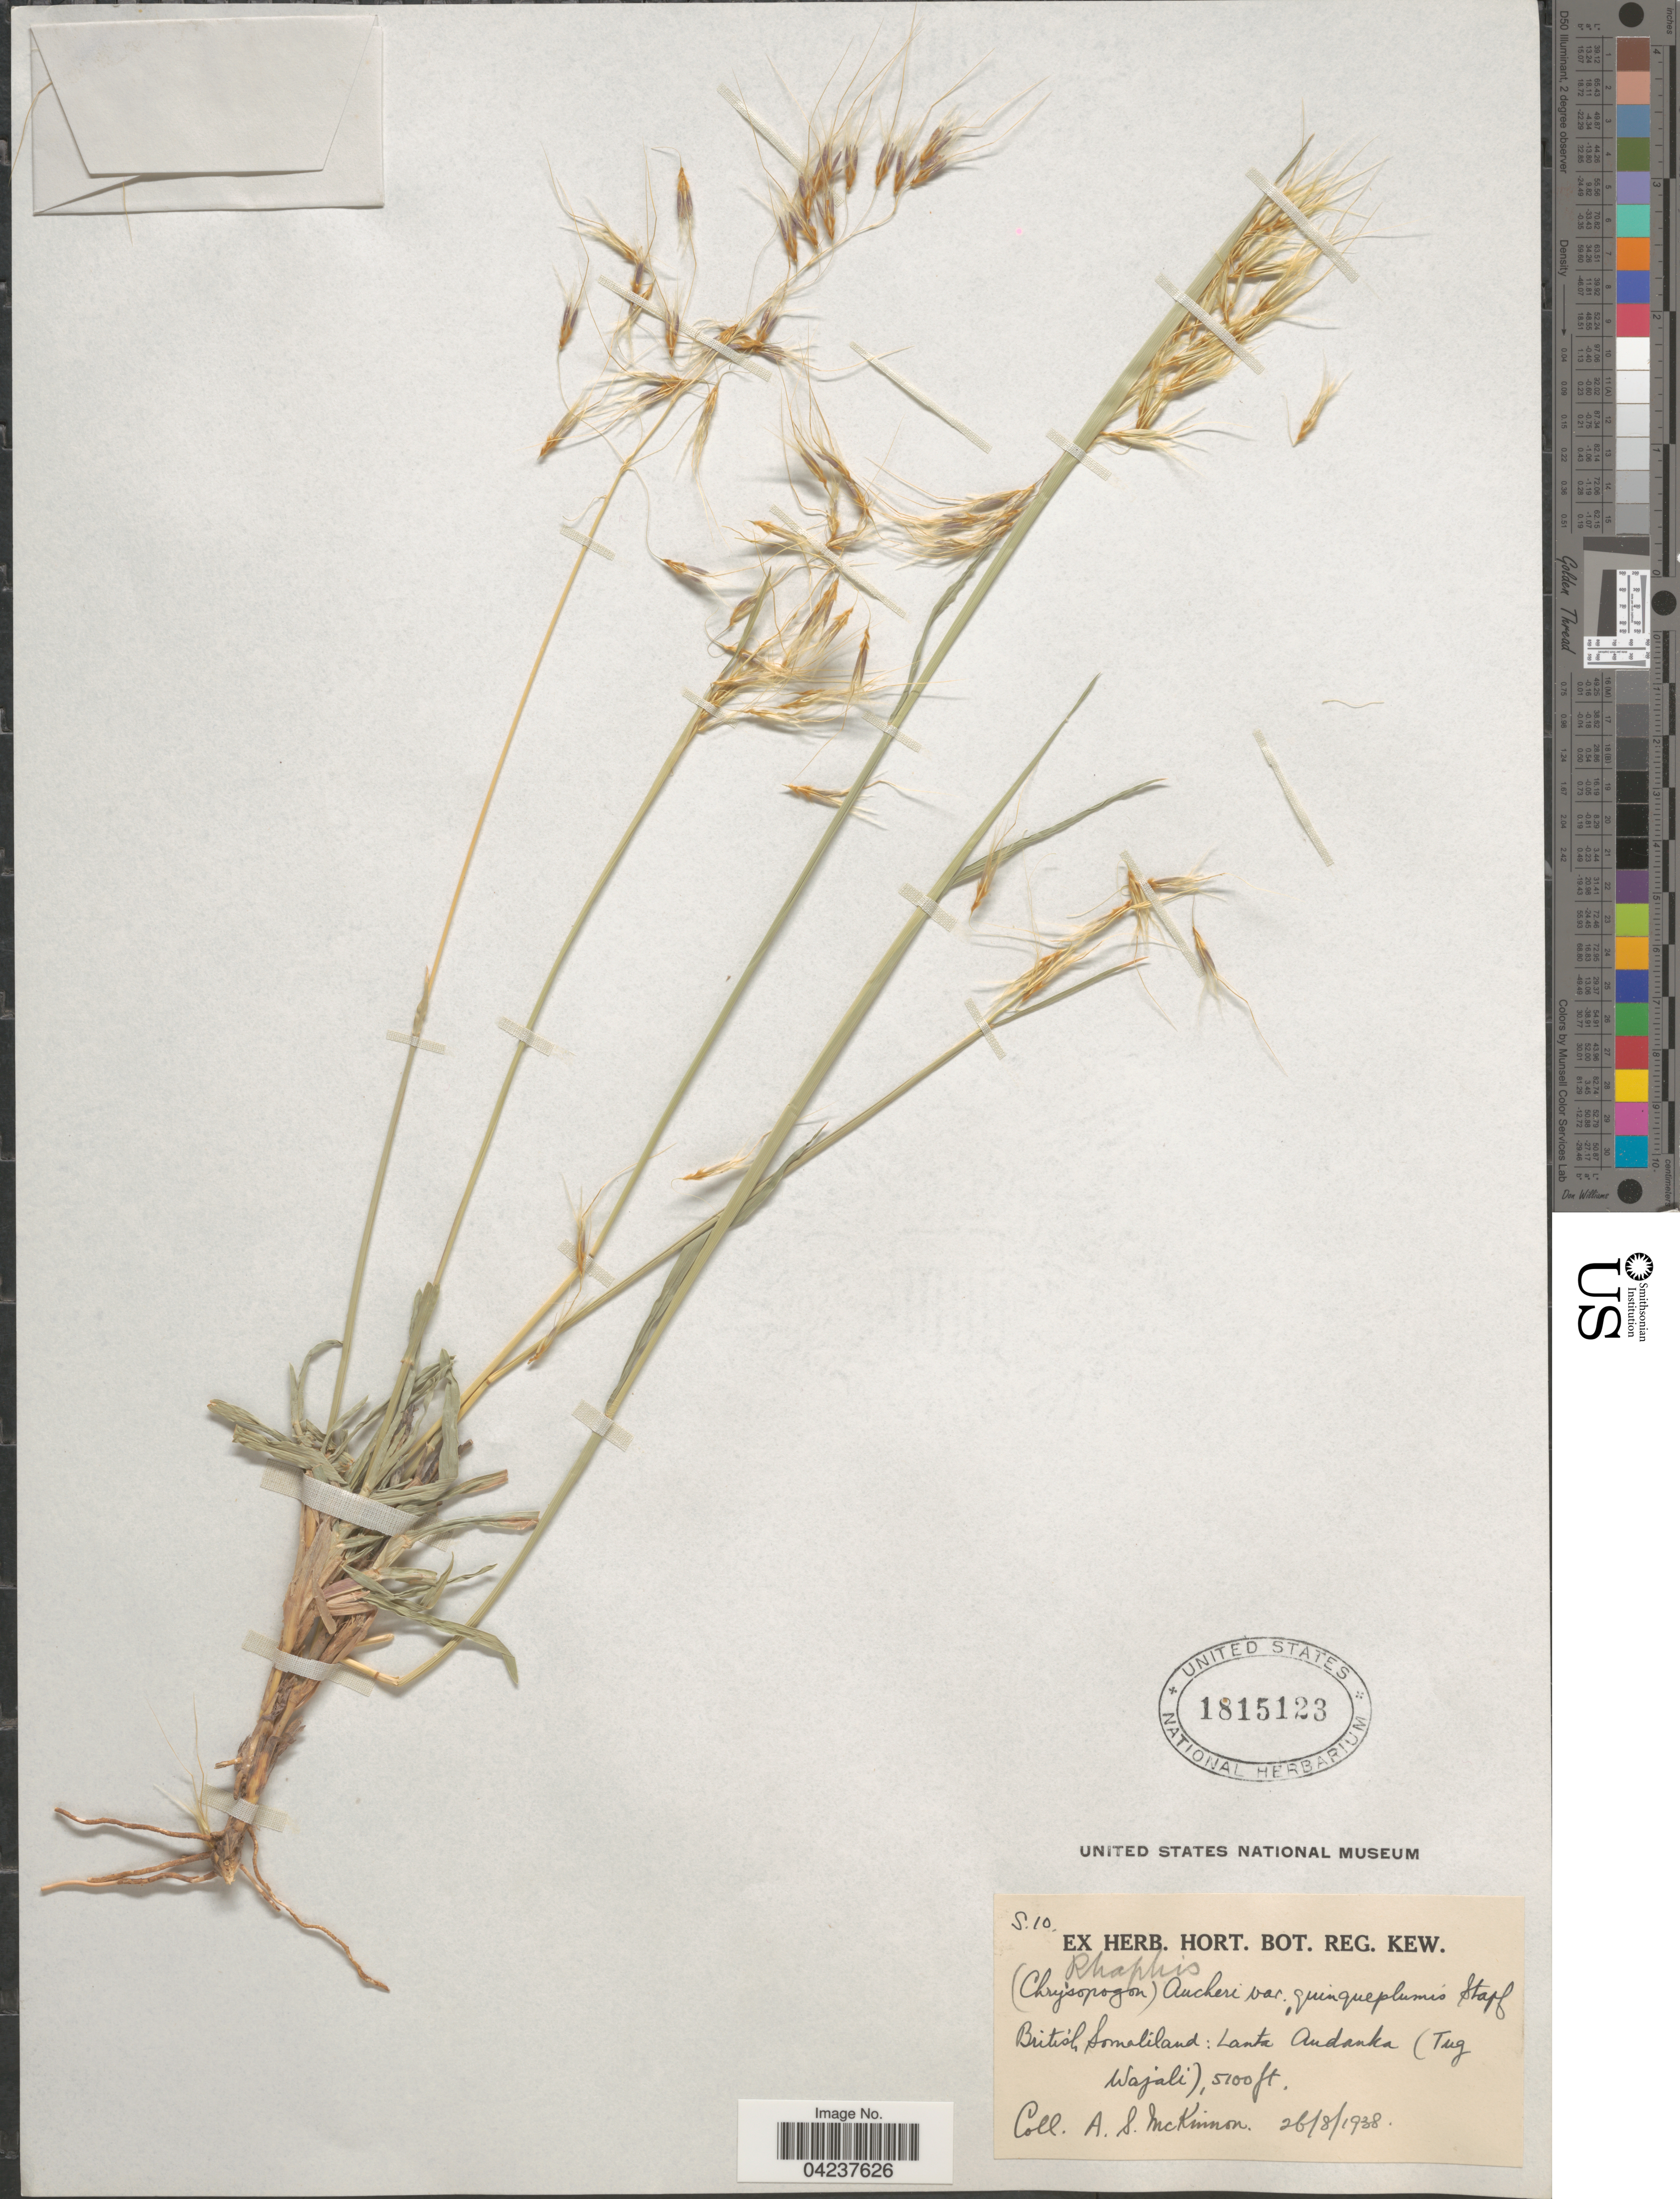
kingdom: Plantae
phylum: Tracheophyta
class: Liliopsida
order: Poales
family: Poaceae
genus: Chrysopogon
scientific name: Chrysopogon plumulosus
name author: Hochst.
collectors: A. Mckinnon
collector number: S10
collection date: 1938-08-26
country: Somalia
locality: British Somaliland : Lanta Andanka (Tug Wajali).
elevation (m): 1554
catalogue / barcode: US 1815123